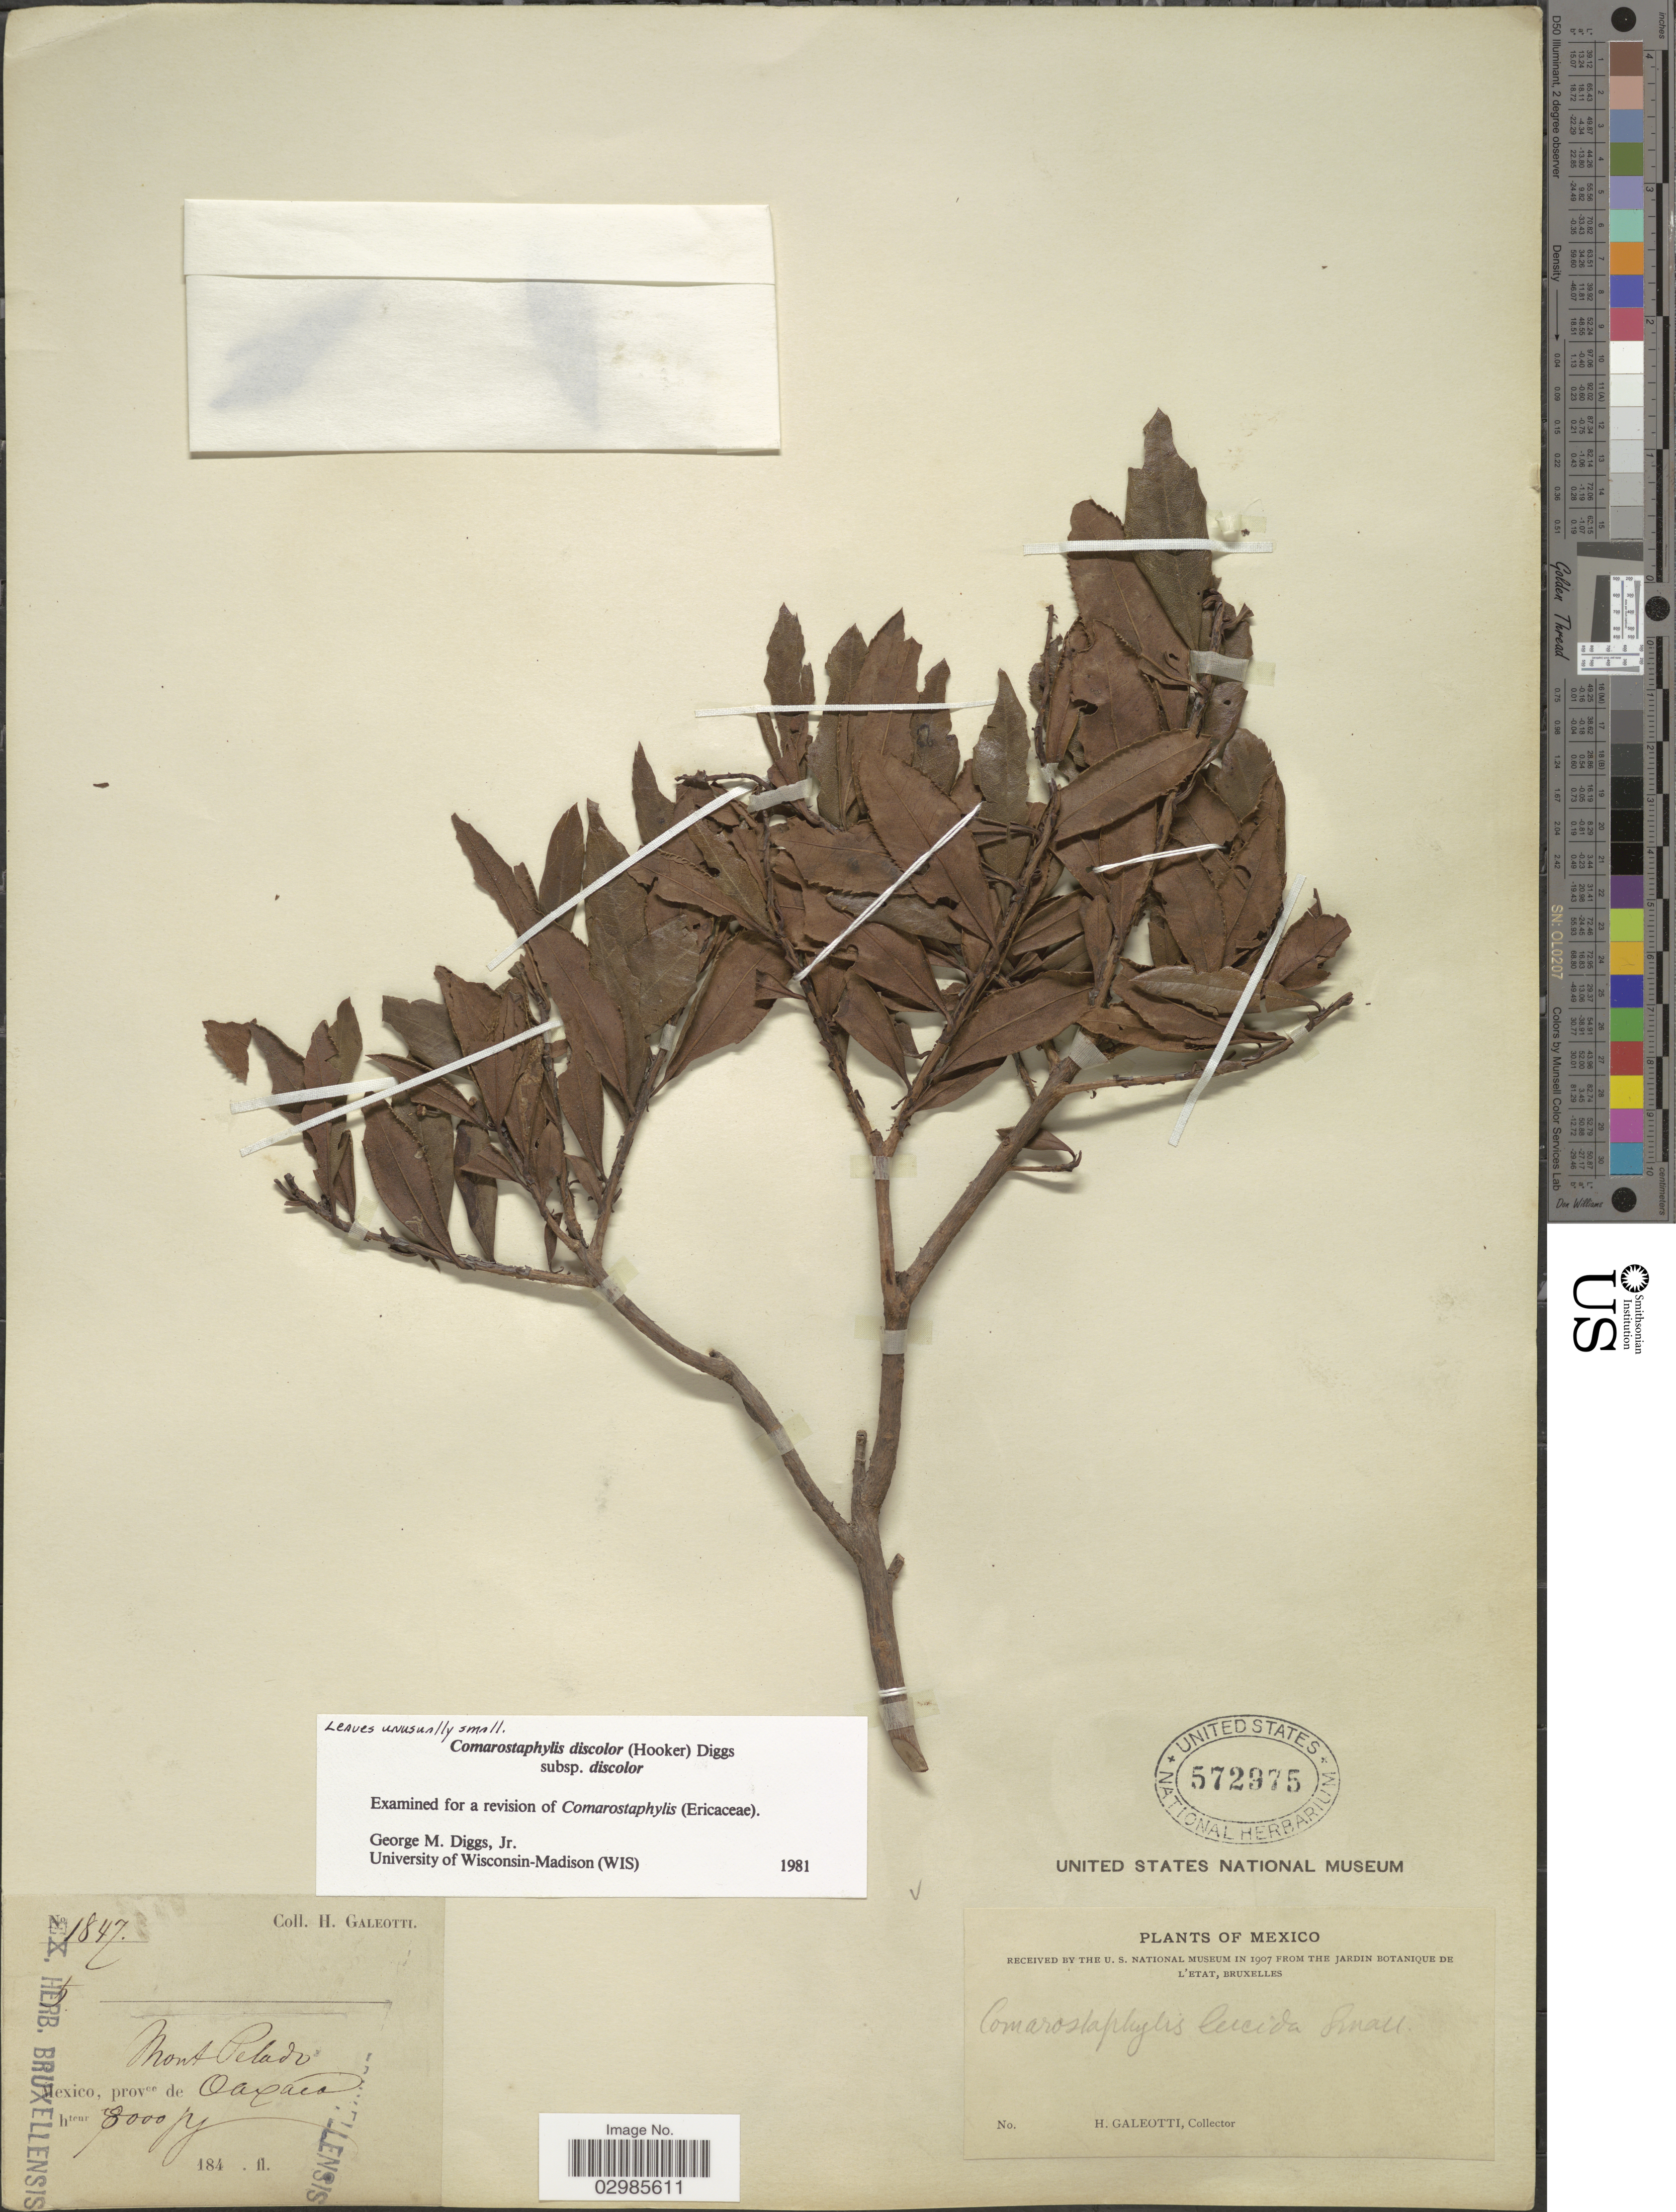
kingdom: Plantae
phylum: Tracheophyta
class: Magnoliopsida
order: Ericales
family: Ericaceae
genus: Comarostaphylis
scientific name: Comarostaphylis discolor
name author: (Hook.) Diggs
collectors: H. G. Galeotti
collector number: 1847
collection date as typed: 184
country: Mexico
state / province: Oaxaca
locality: Mont Pelado.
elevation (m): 2438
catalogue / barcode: US 572975